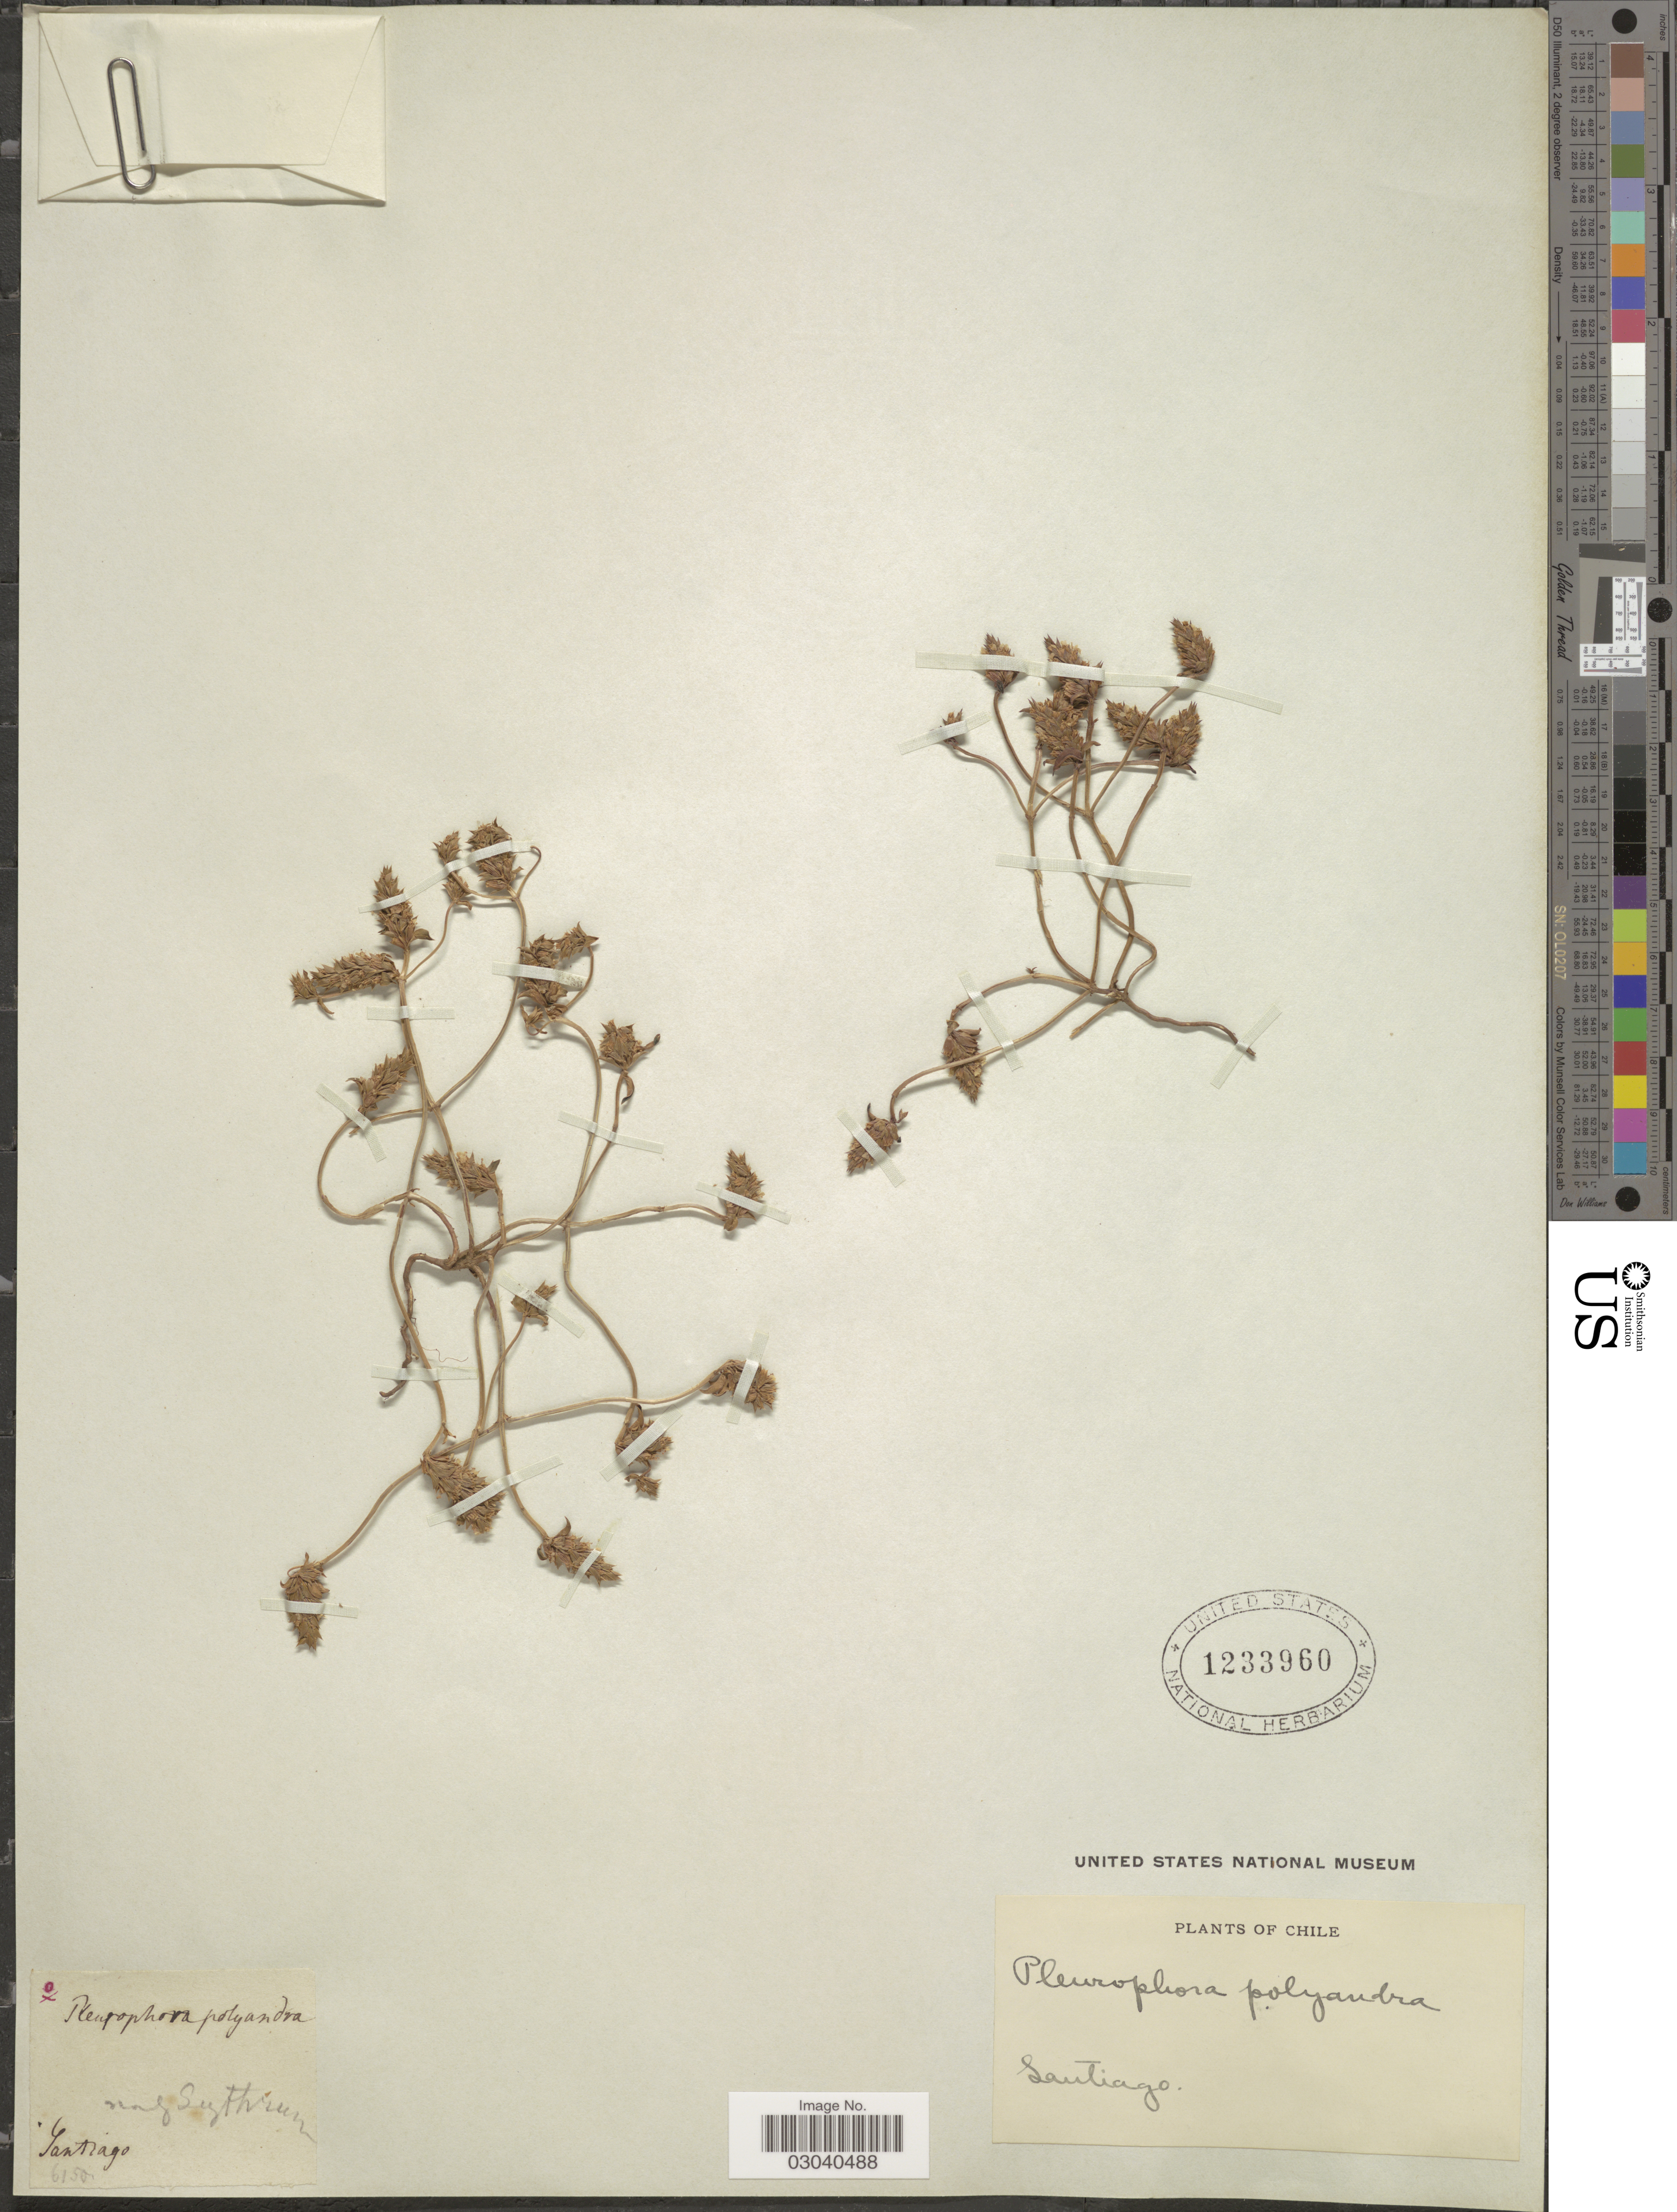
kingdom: Plantae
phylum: Tracheophyta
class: Magnoliopsida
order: Myrtales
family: Lythraceae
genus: Pleurophora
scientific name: Pleurophora polyandra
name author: Hook. & Arn.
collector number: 6150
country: Chile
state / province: Región Metropolitana (RM)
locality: Santiago.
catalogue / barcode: US 1233960